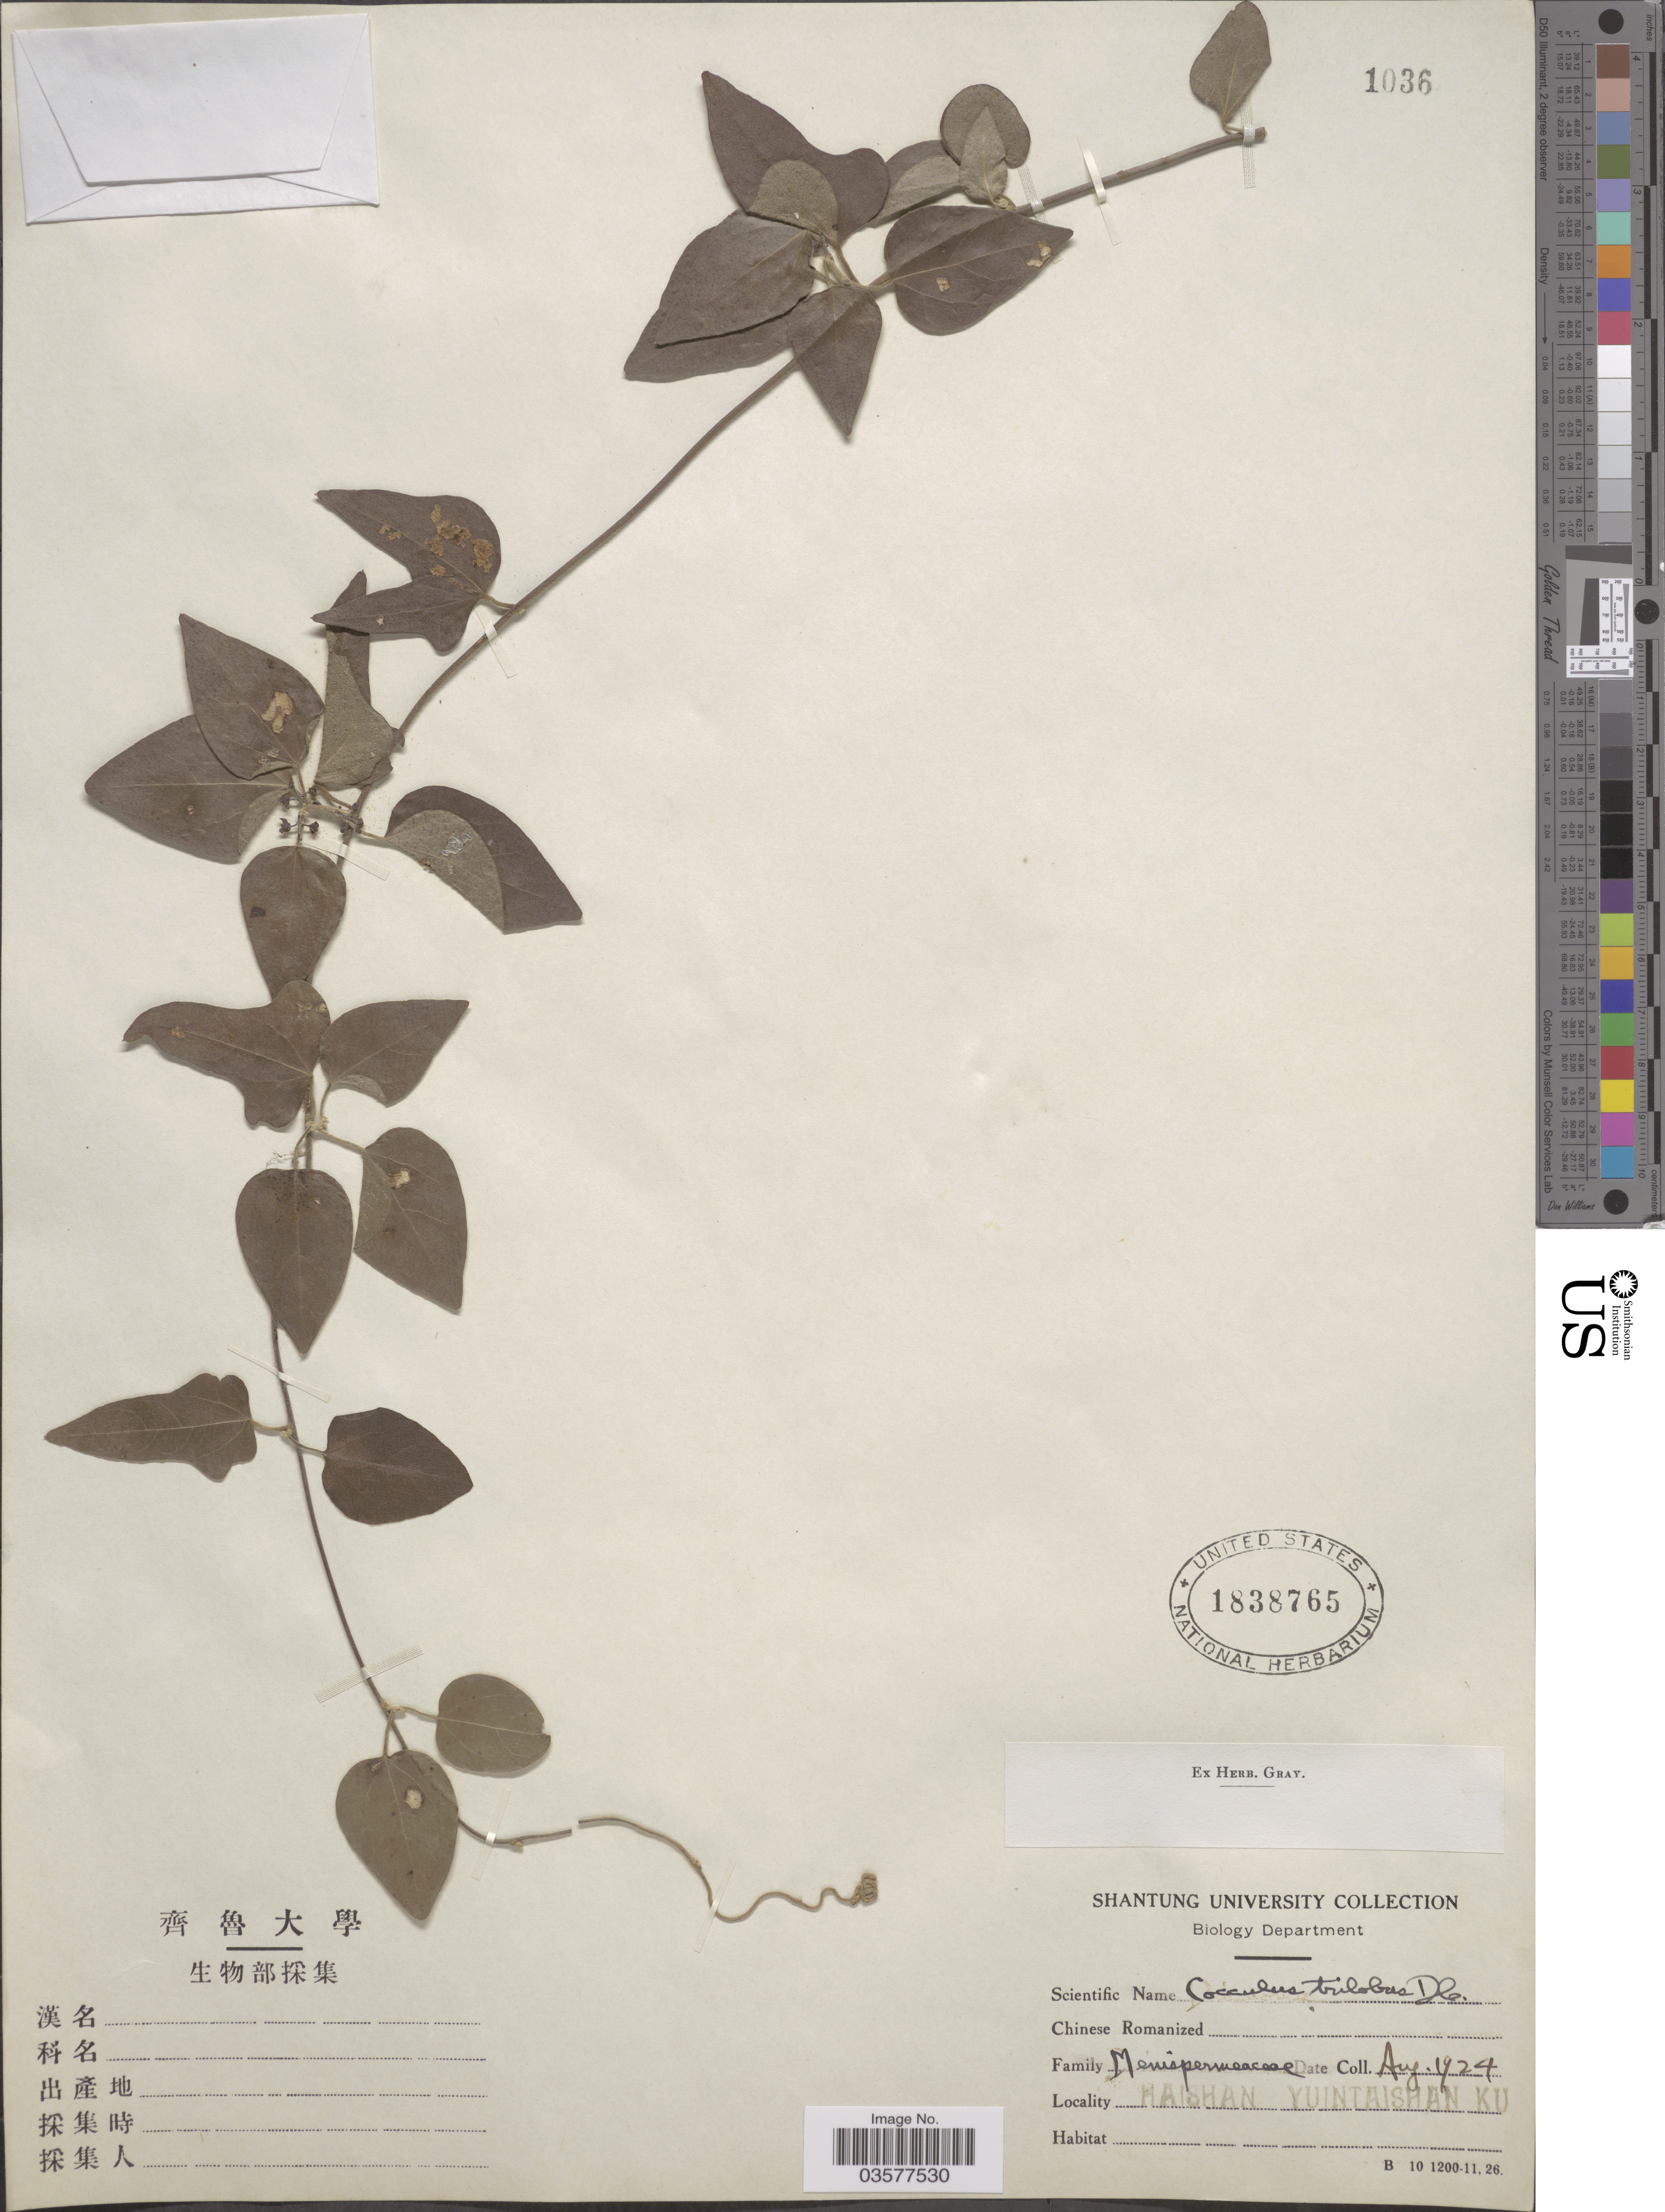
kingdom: Plantae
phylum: Tracheophyta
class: Magnoliopsida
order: Ranunculales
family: Menispermaceae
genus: Cocculus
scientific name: Cocculus orbiculatus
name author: (L.) DC.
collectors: Shantung University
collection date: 1924-08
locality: Haishan Yuintaishan Ku.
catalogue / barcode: US 1838765